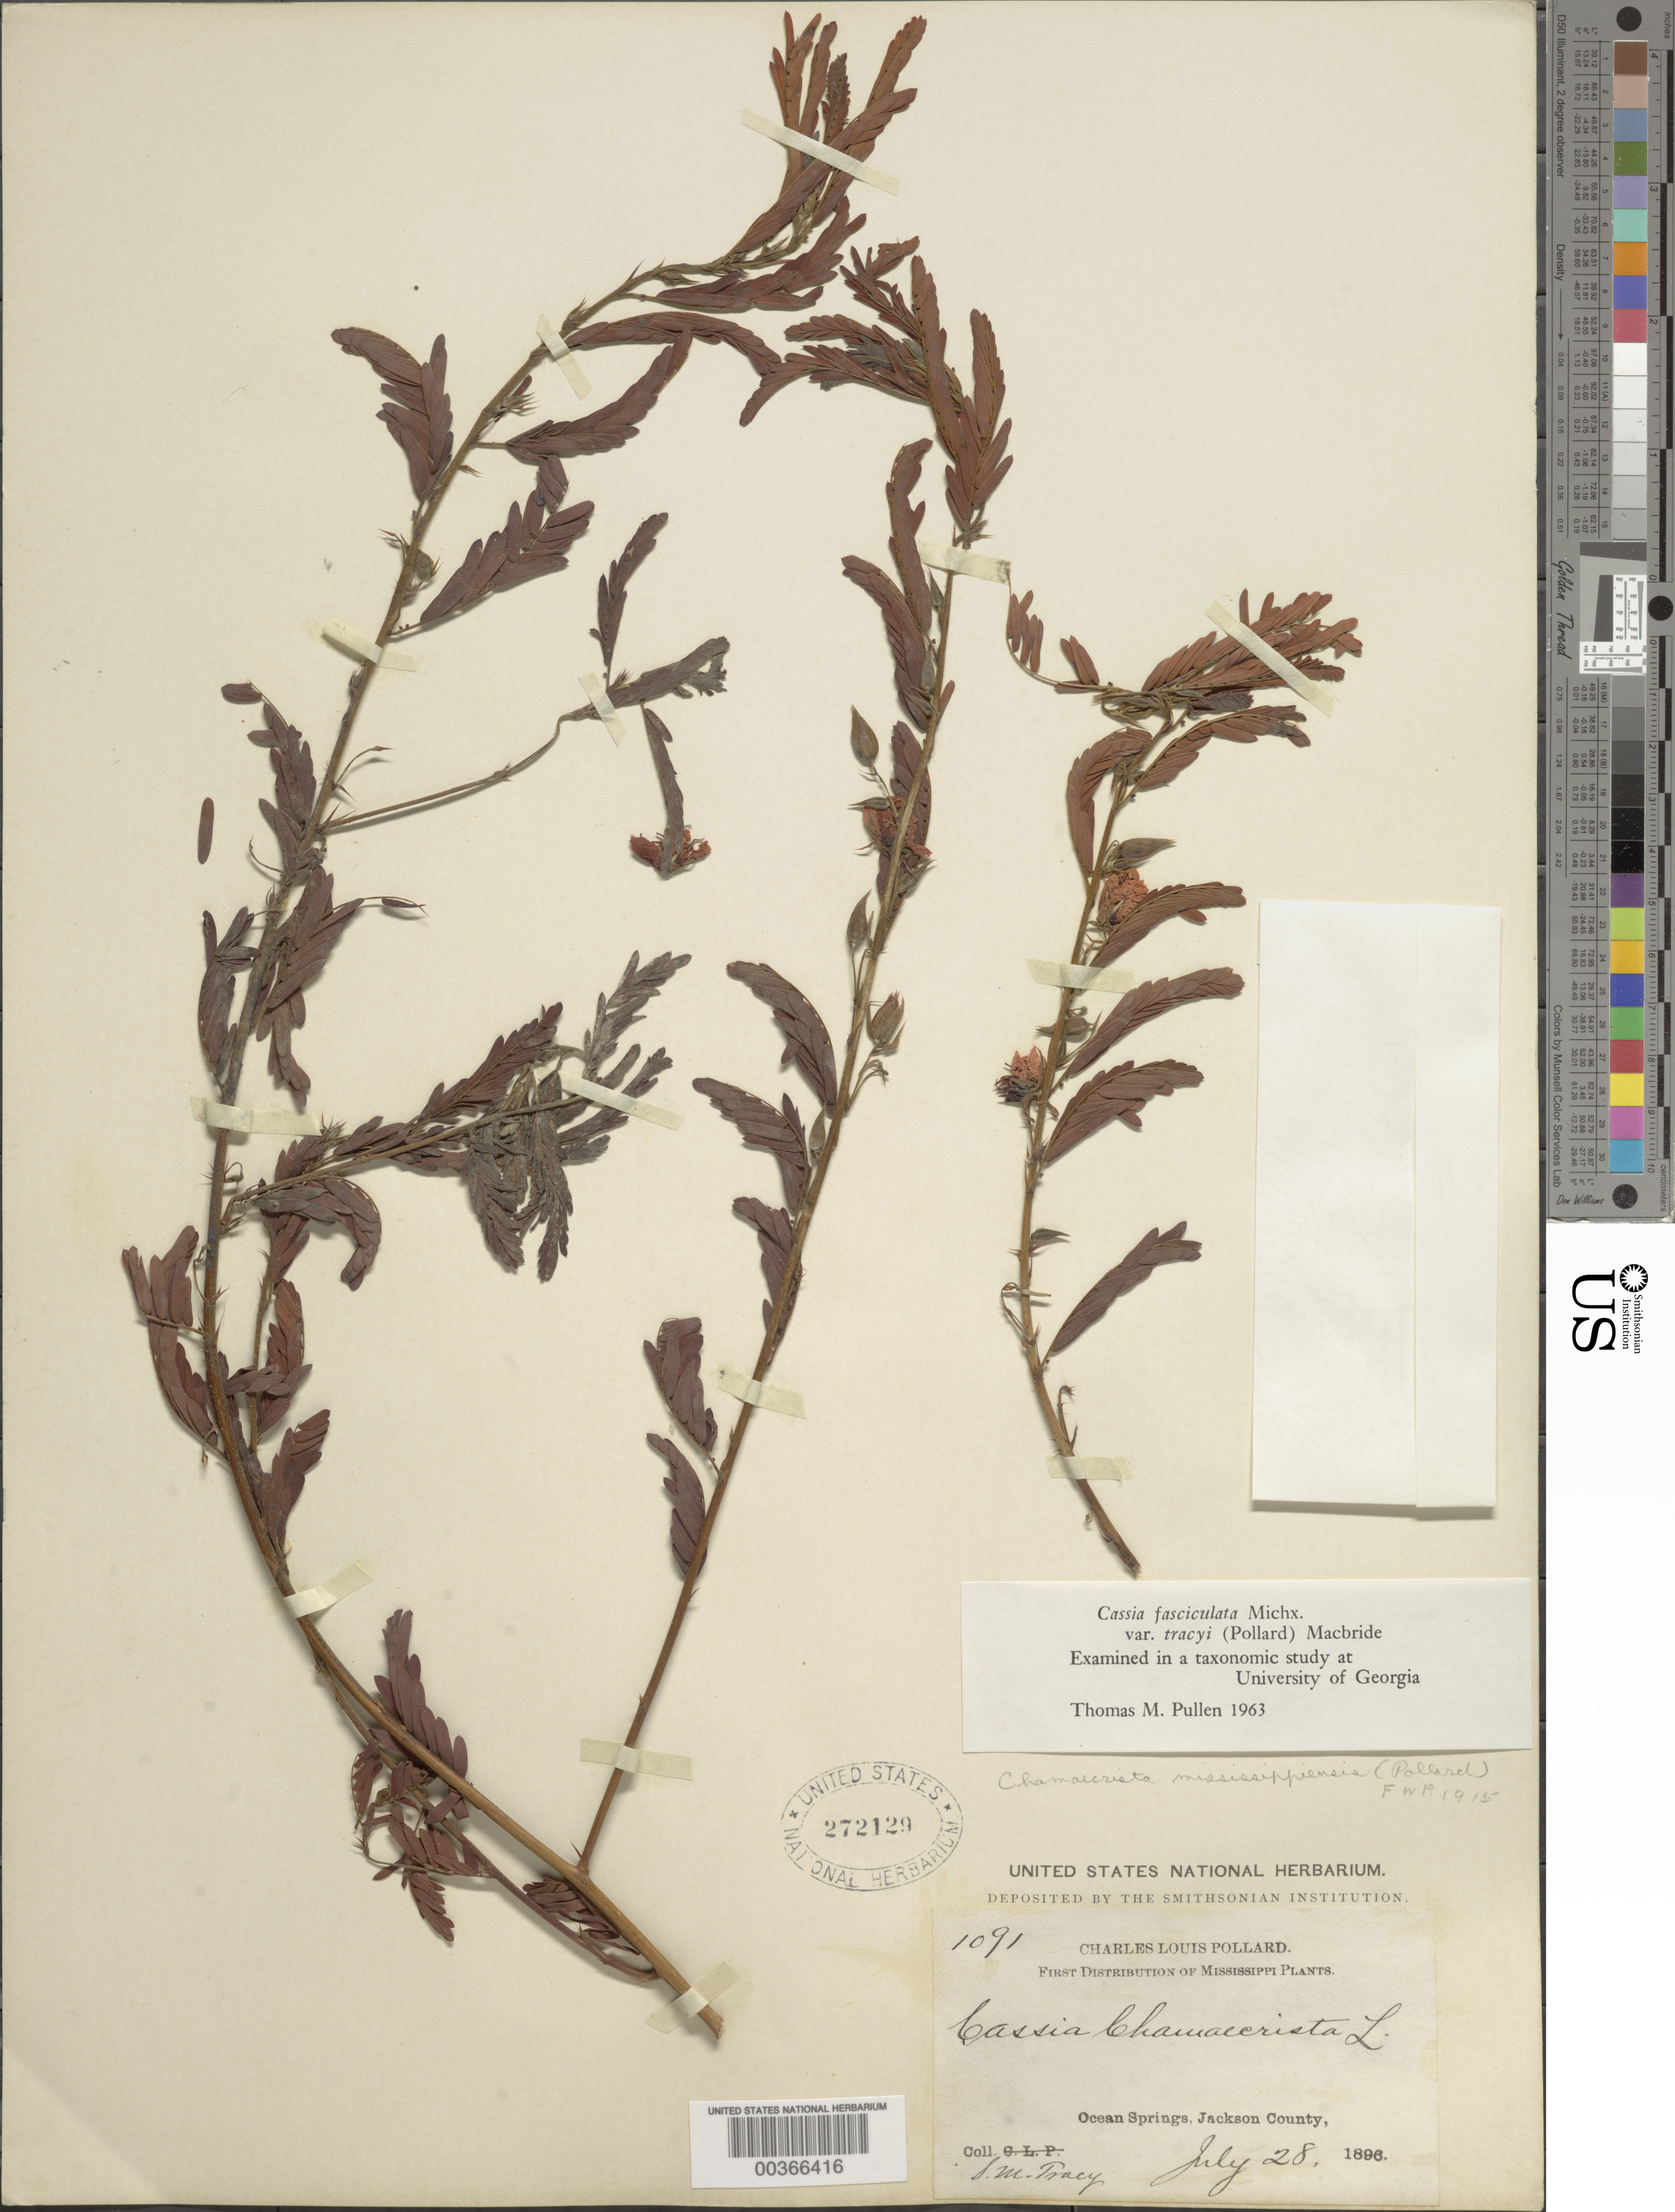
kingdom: Plantae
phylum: Tracheophyta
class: Magnoliopsida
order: Fabales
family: Fabaceae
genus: Chamaecrista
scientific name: Chamaecrista fasciculata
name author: (Michx.) Greene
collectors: S. M. Tracy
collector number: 1091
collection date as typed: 28 Jul 1896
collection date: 1896-07-28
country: United States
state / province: Mississippi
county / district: Jackson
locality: Ocean springs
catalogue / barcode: US 272129